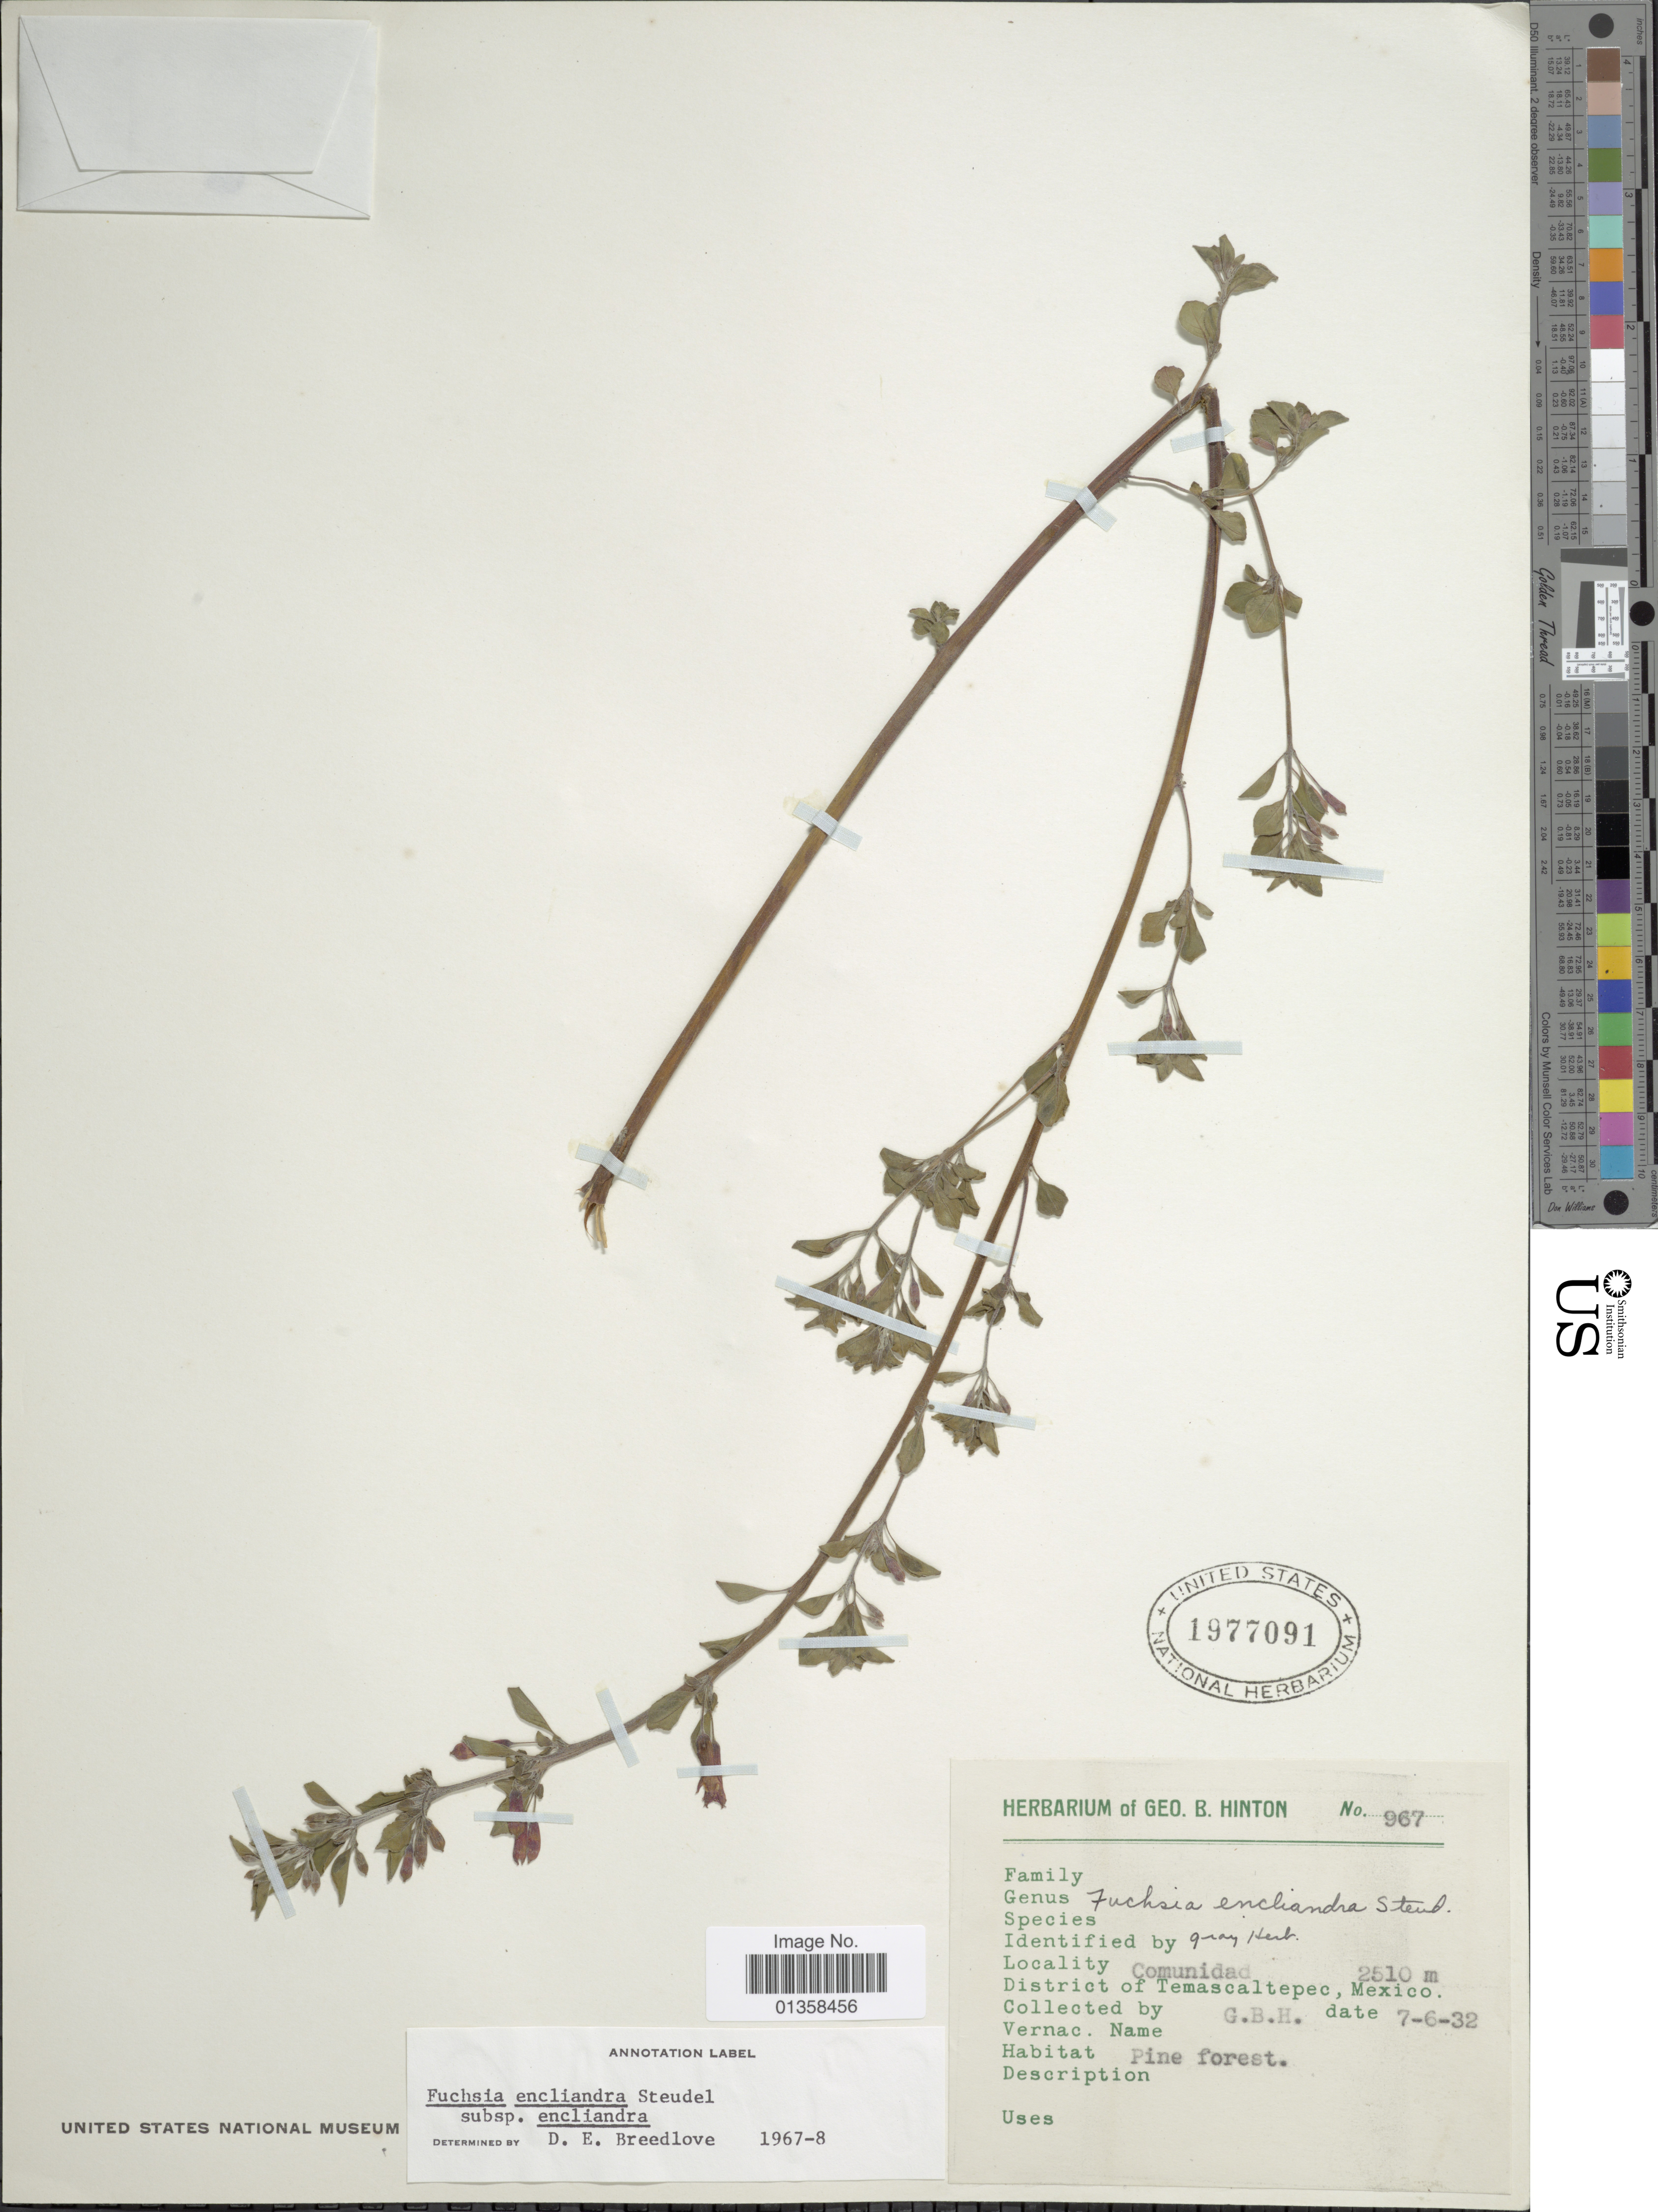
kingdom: Plantae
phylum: Tracheophyta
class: Magnoliopsida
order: Myrtales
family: Onagraceae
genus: Fuchsia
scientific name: Fuchsia encliandra subsp. encliandra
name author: Steud.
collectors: G. B. Hinton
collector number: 967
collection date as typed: Transcribed d/m/y: 7/6/32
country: Mexico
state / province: México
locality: Comunidad, District of Temascaltepec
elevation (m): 2510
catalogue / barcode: US 1977091